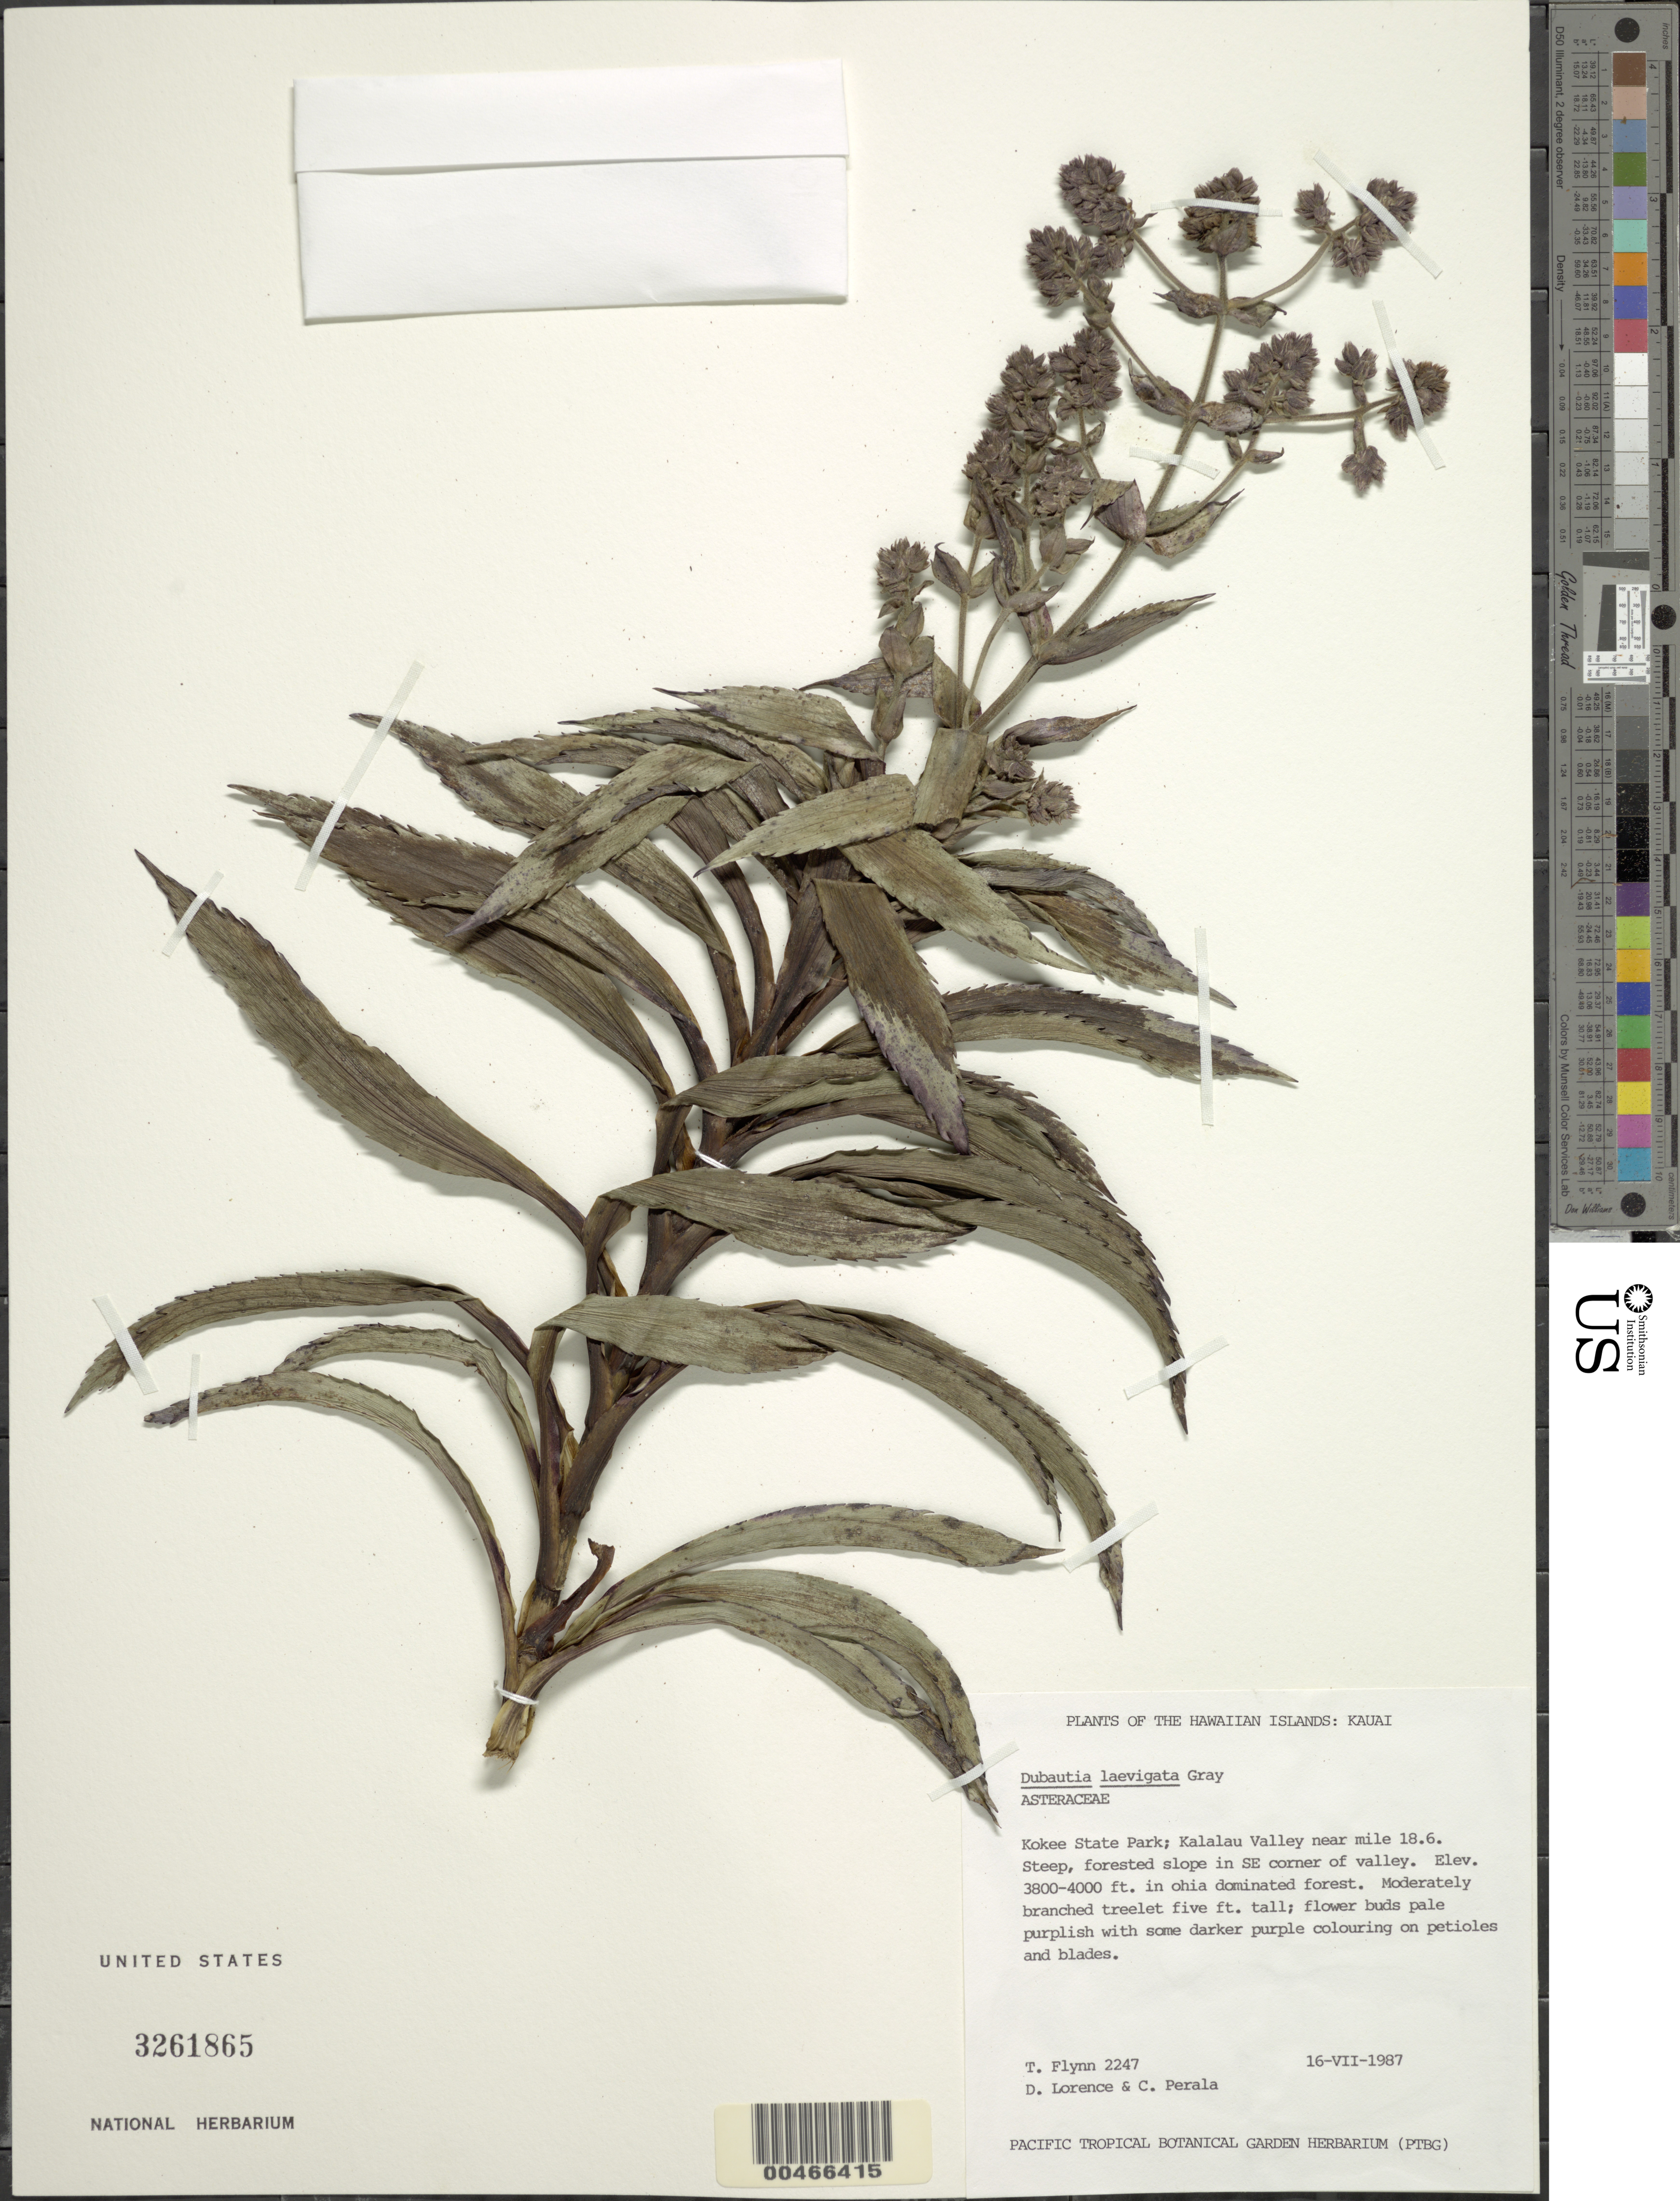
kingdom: Plantae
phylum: Tracheophyta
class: Magnoliopsida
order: Asterales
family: Asteraceae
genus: Dubautia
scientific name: Dubautia laevigata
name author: A. Gray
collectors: T. W. Flynn, D. Lorence & C. Perala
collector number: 2247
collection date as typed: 16 Jul 1987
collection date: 1987-07-16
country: United States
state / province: Hawaii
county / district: Kauai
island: Kaua'i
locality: Kokee State Park; Kalalau Valley near mi 18.6, slope in SE corner of valley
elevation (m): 1158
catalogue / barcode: US 3261865